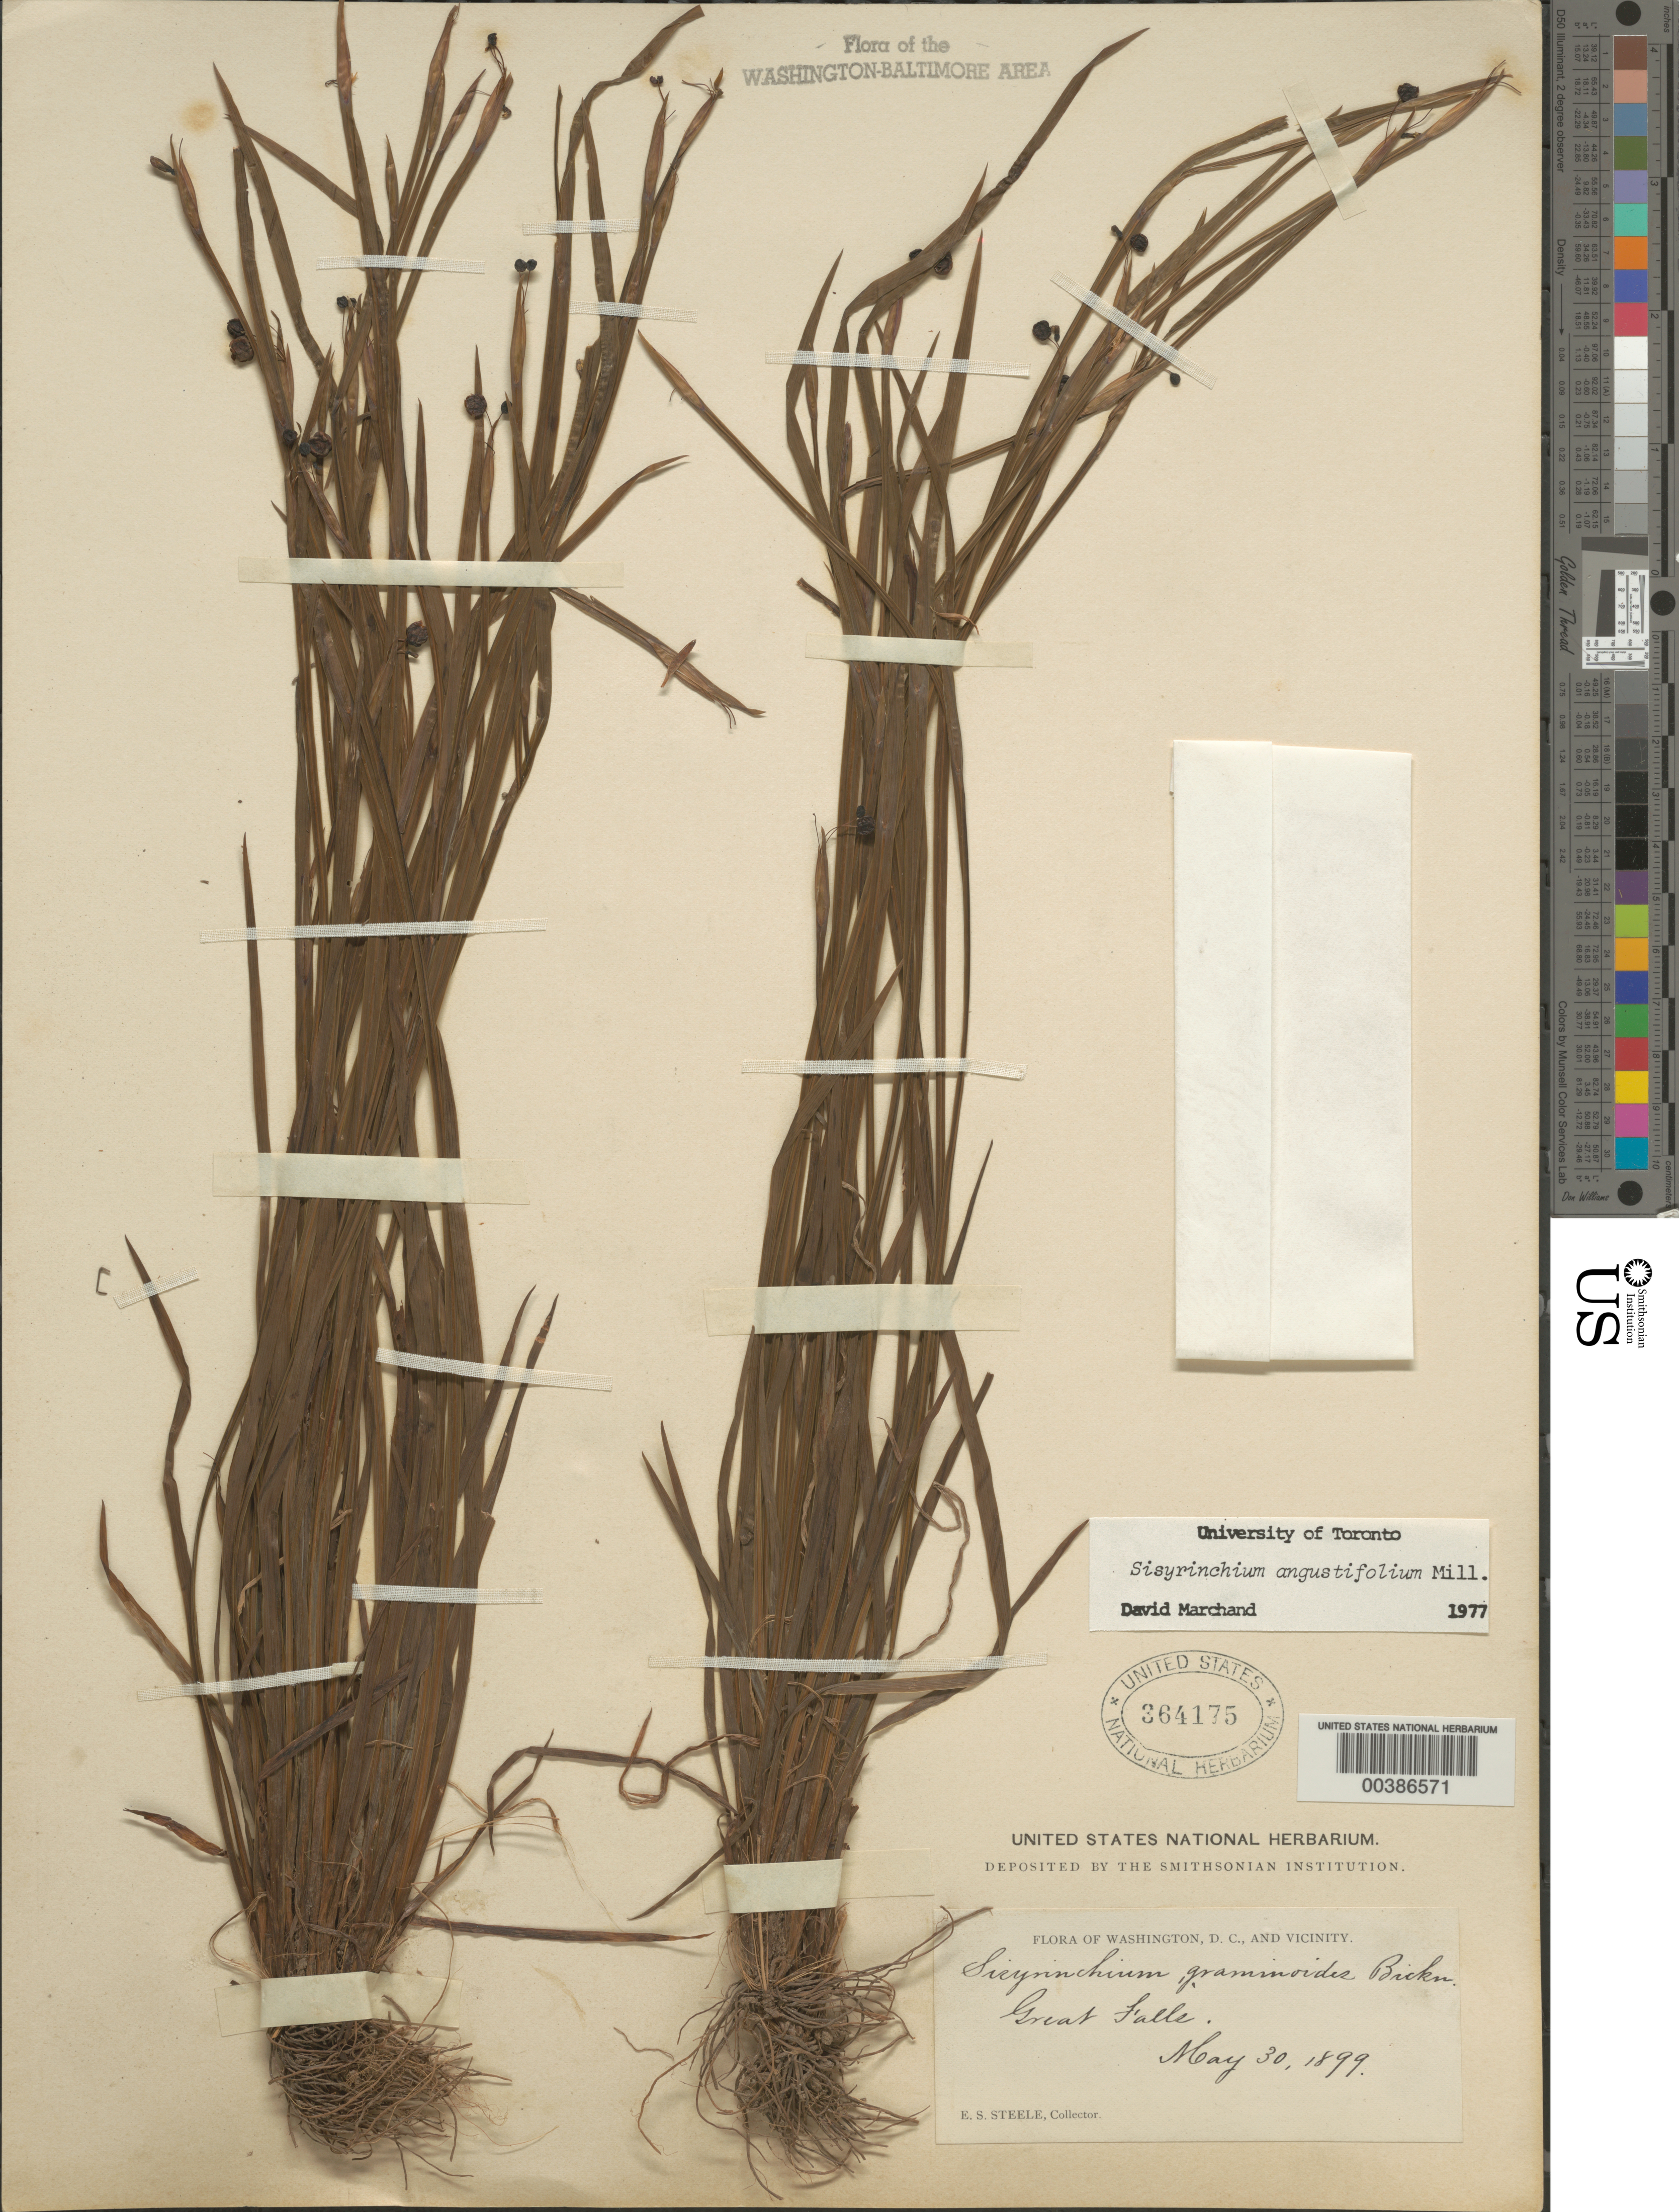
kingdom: Plantae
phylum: Tracheophyta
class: Liliopsida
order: Asparagales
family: Iridaceae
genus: Sisyrinchium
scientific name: Sisyrinchium angustifolium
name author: Mill.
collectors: E. Steele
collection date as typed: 30 May 1899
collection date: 1899-05-30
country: United States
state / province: Maryland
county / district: Montgomery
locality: Great Falls C. & O. Canal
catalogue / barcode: US 364175